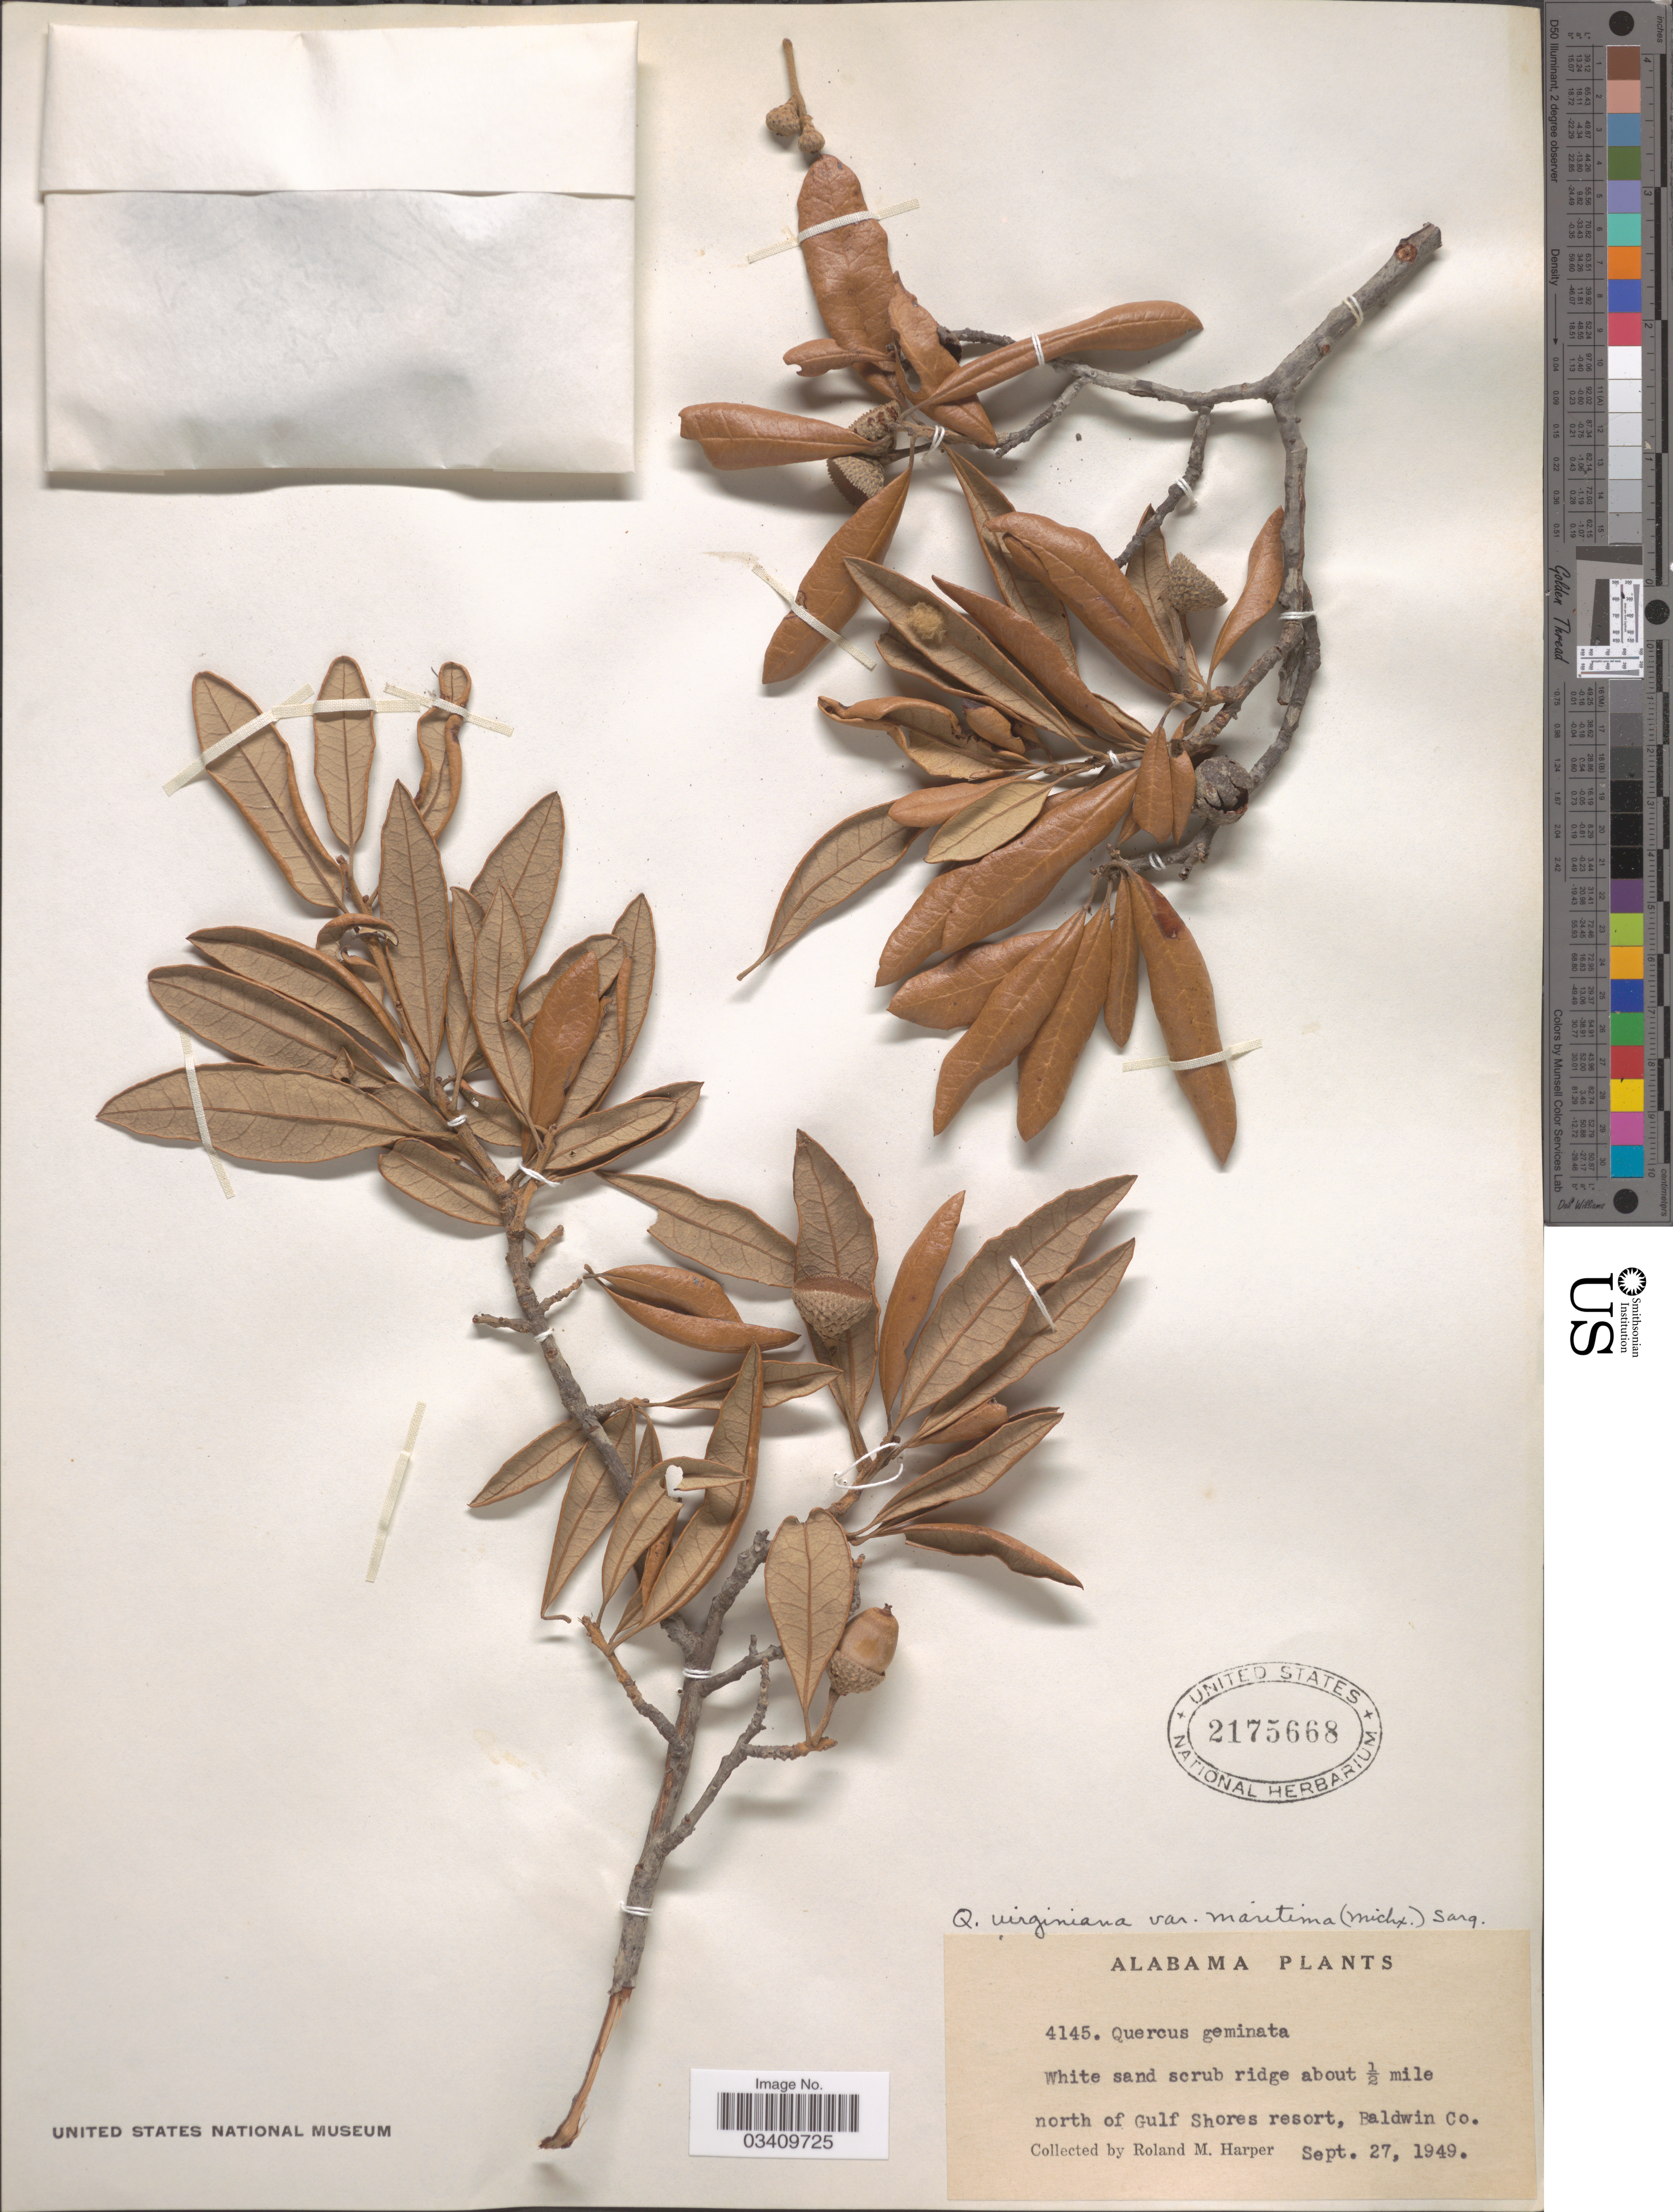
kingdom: Plantae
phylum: Tracheophyta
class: Magnoliopsida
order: Fagales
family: Fagaceae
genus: Quercus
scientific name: Quercus virginiana var. maritima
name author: (Michx.) Sarg.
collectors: R. M. Harper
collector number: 4145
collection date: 1949-09-27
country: United States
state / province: Alabama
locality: About ½ mile north of Gulf Shores resort, Baldwin Co.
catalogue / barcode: US 2175668